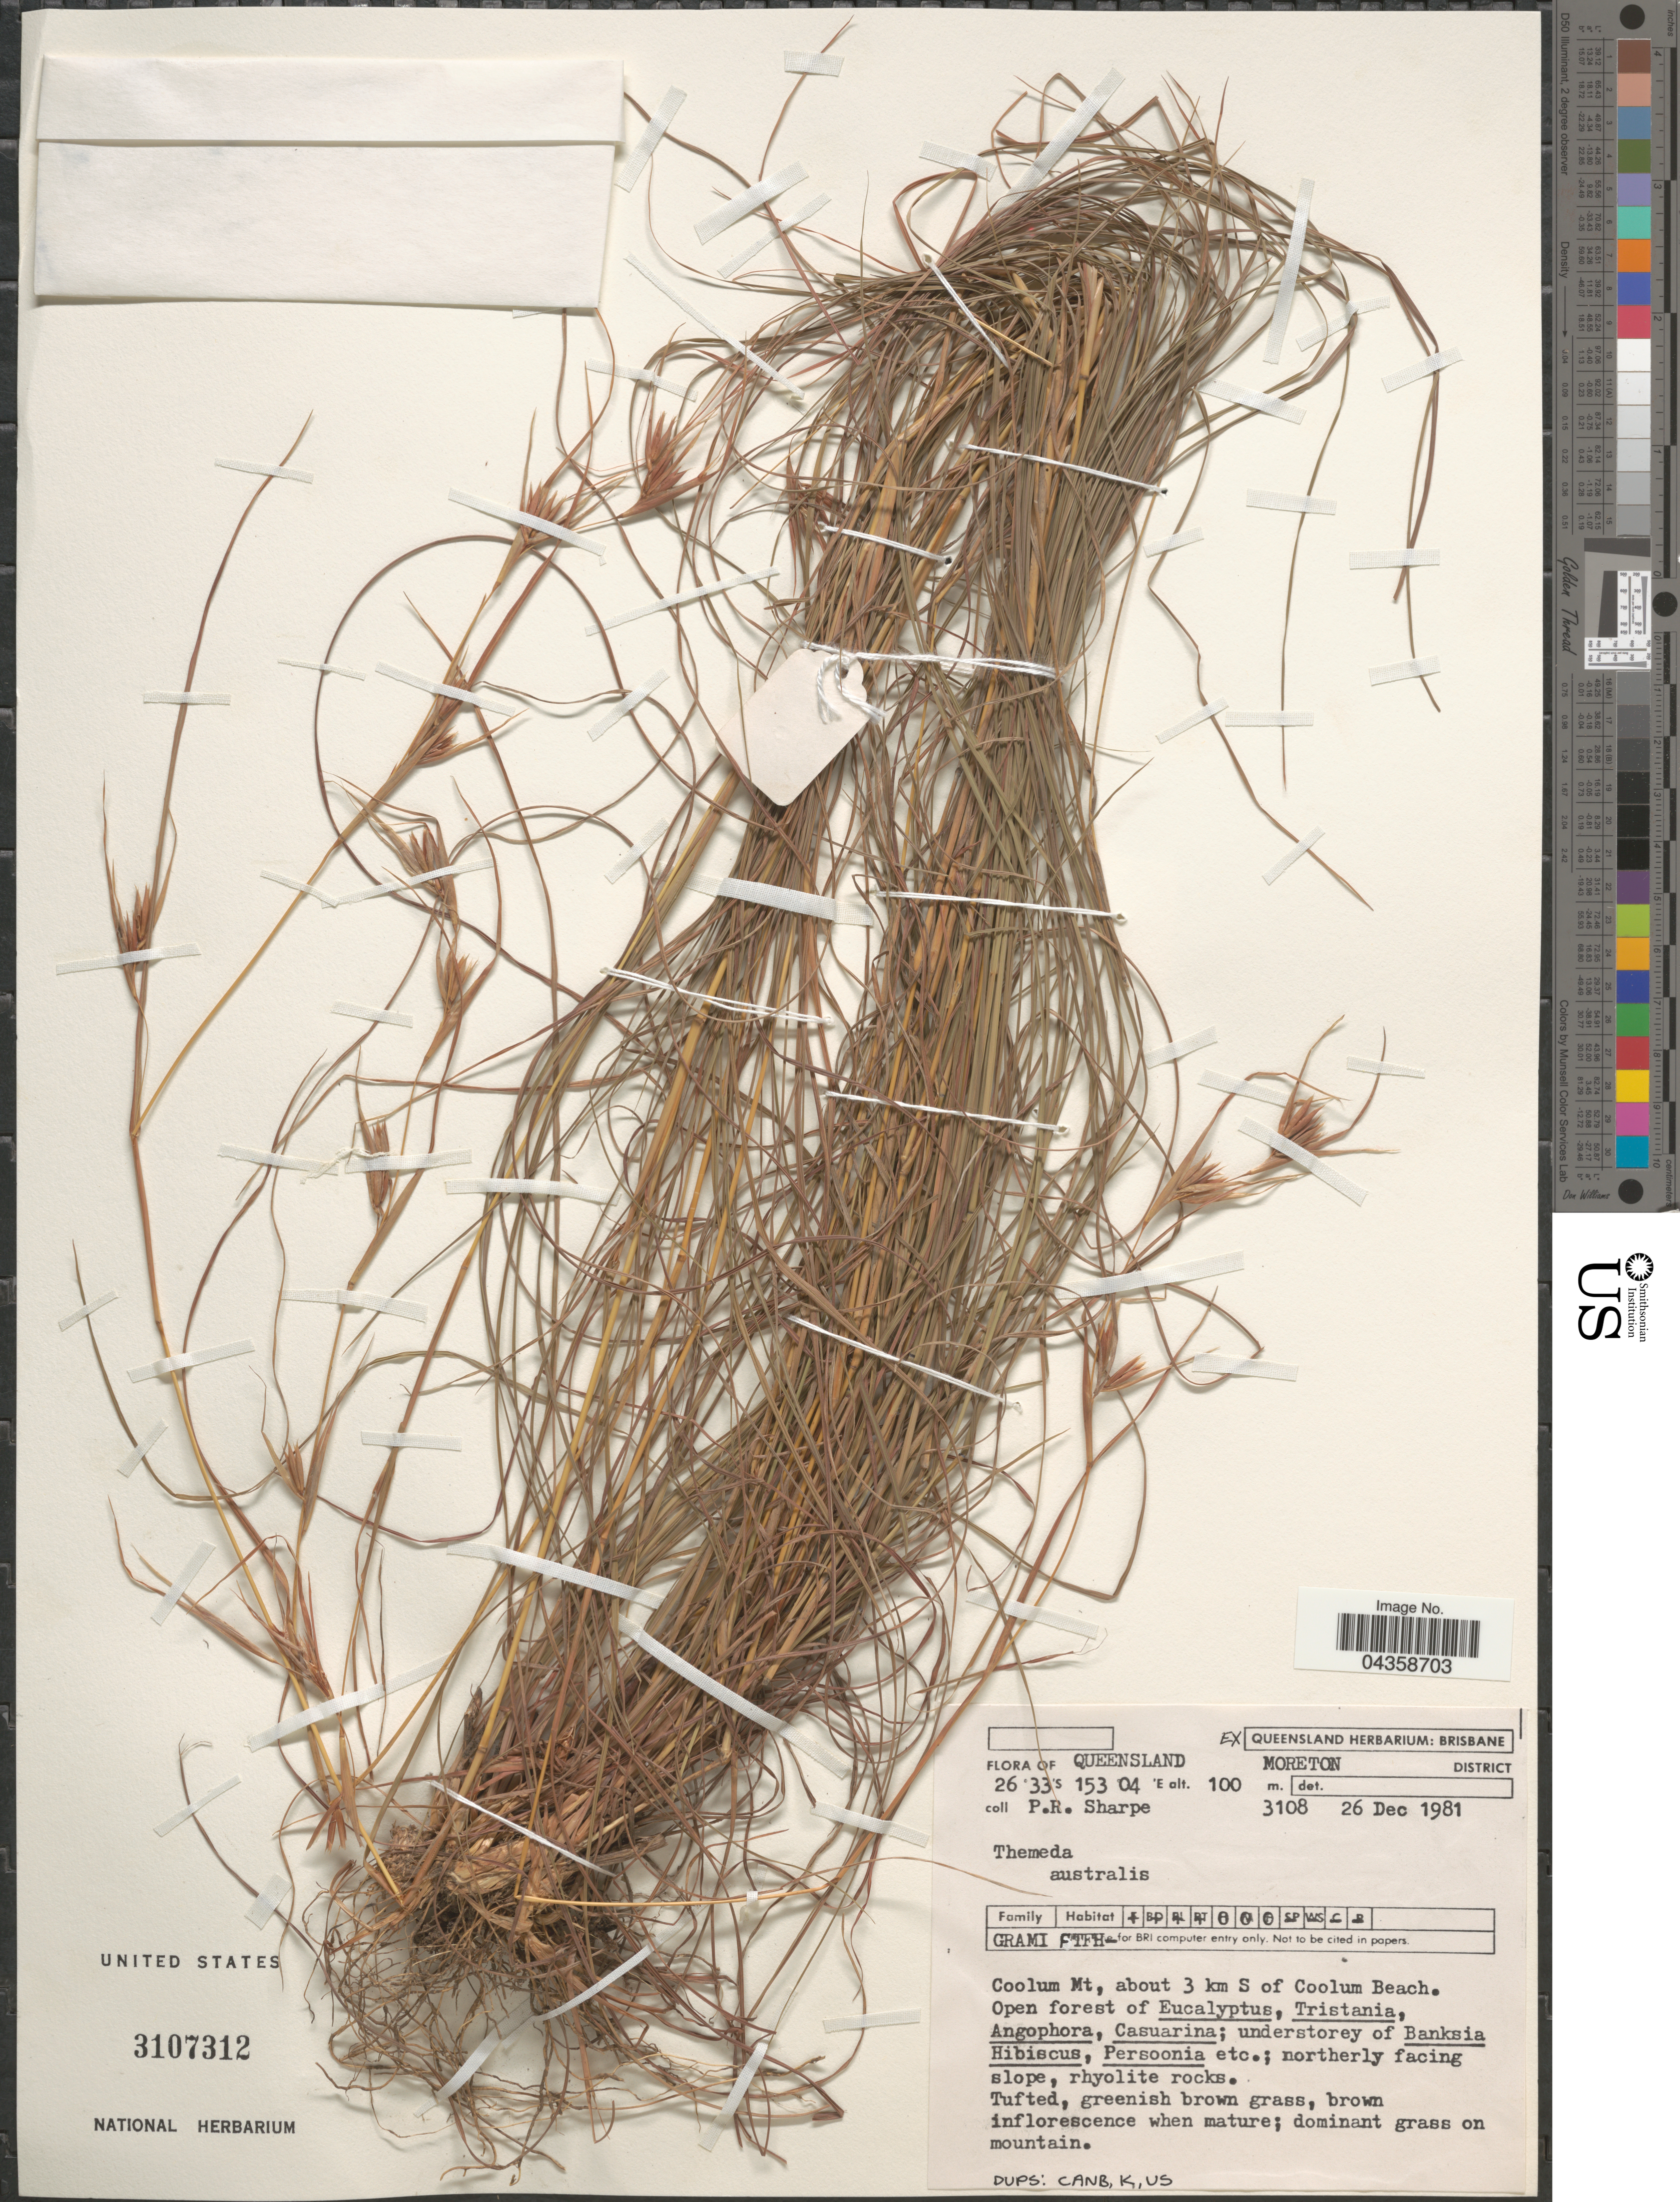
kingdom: Plantae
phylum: Tracheophyta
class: Liliopsida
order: Poales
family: Poaceae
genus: Themeda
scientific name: Themeda triandra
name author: Forssk.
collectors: P. Sharpe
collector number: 3108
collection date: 1981-12-26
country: Australia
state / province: Queensland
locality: Moreton District. Coolum Mt, about 3 km S of Coolum Beach.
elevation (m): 100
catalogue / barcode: US 3107312